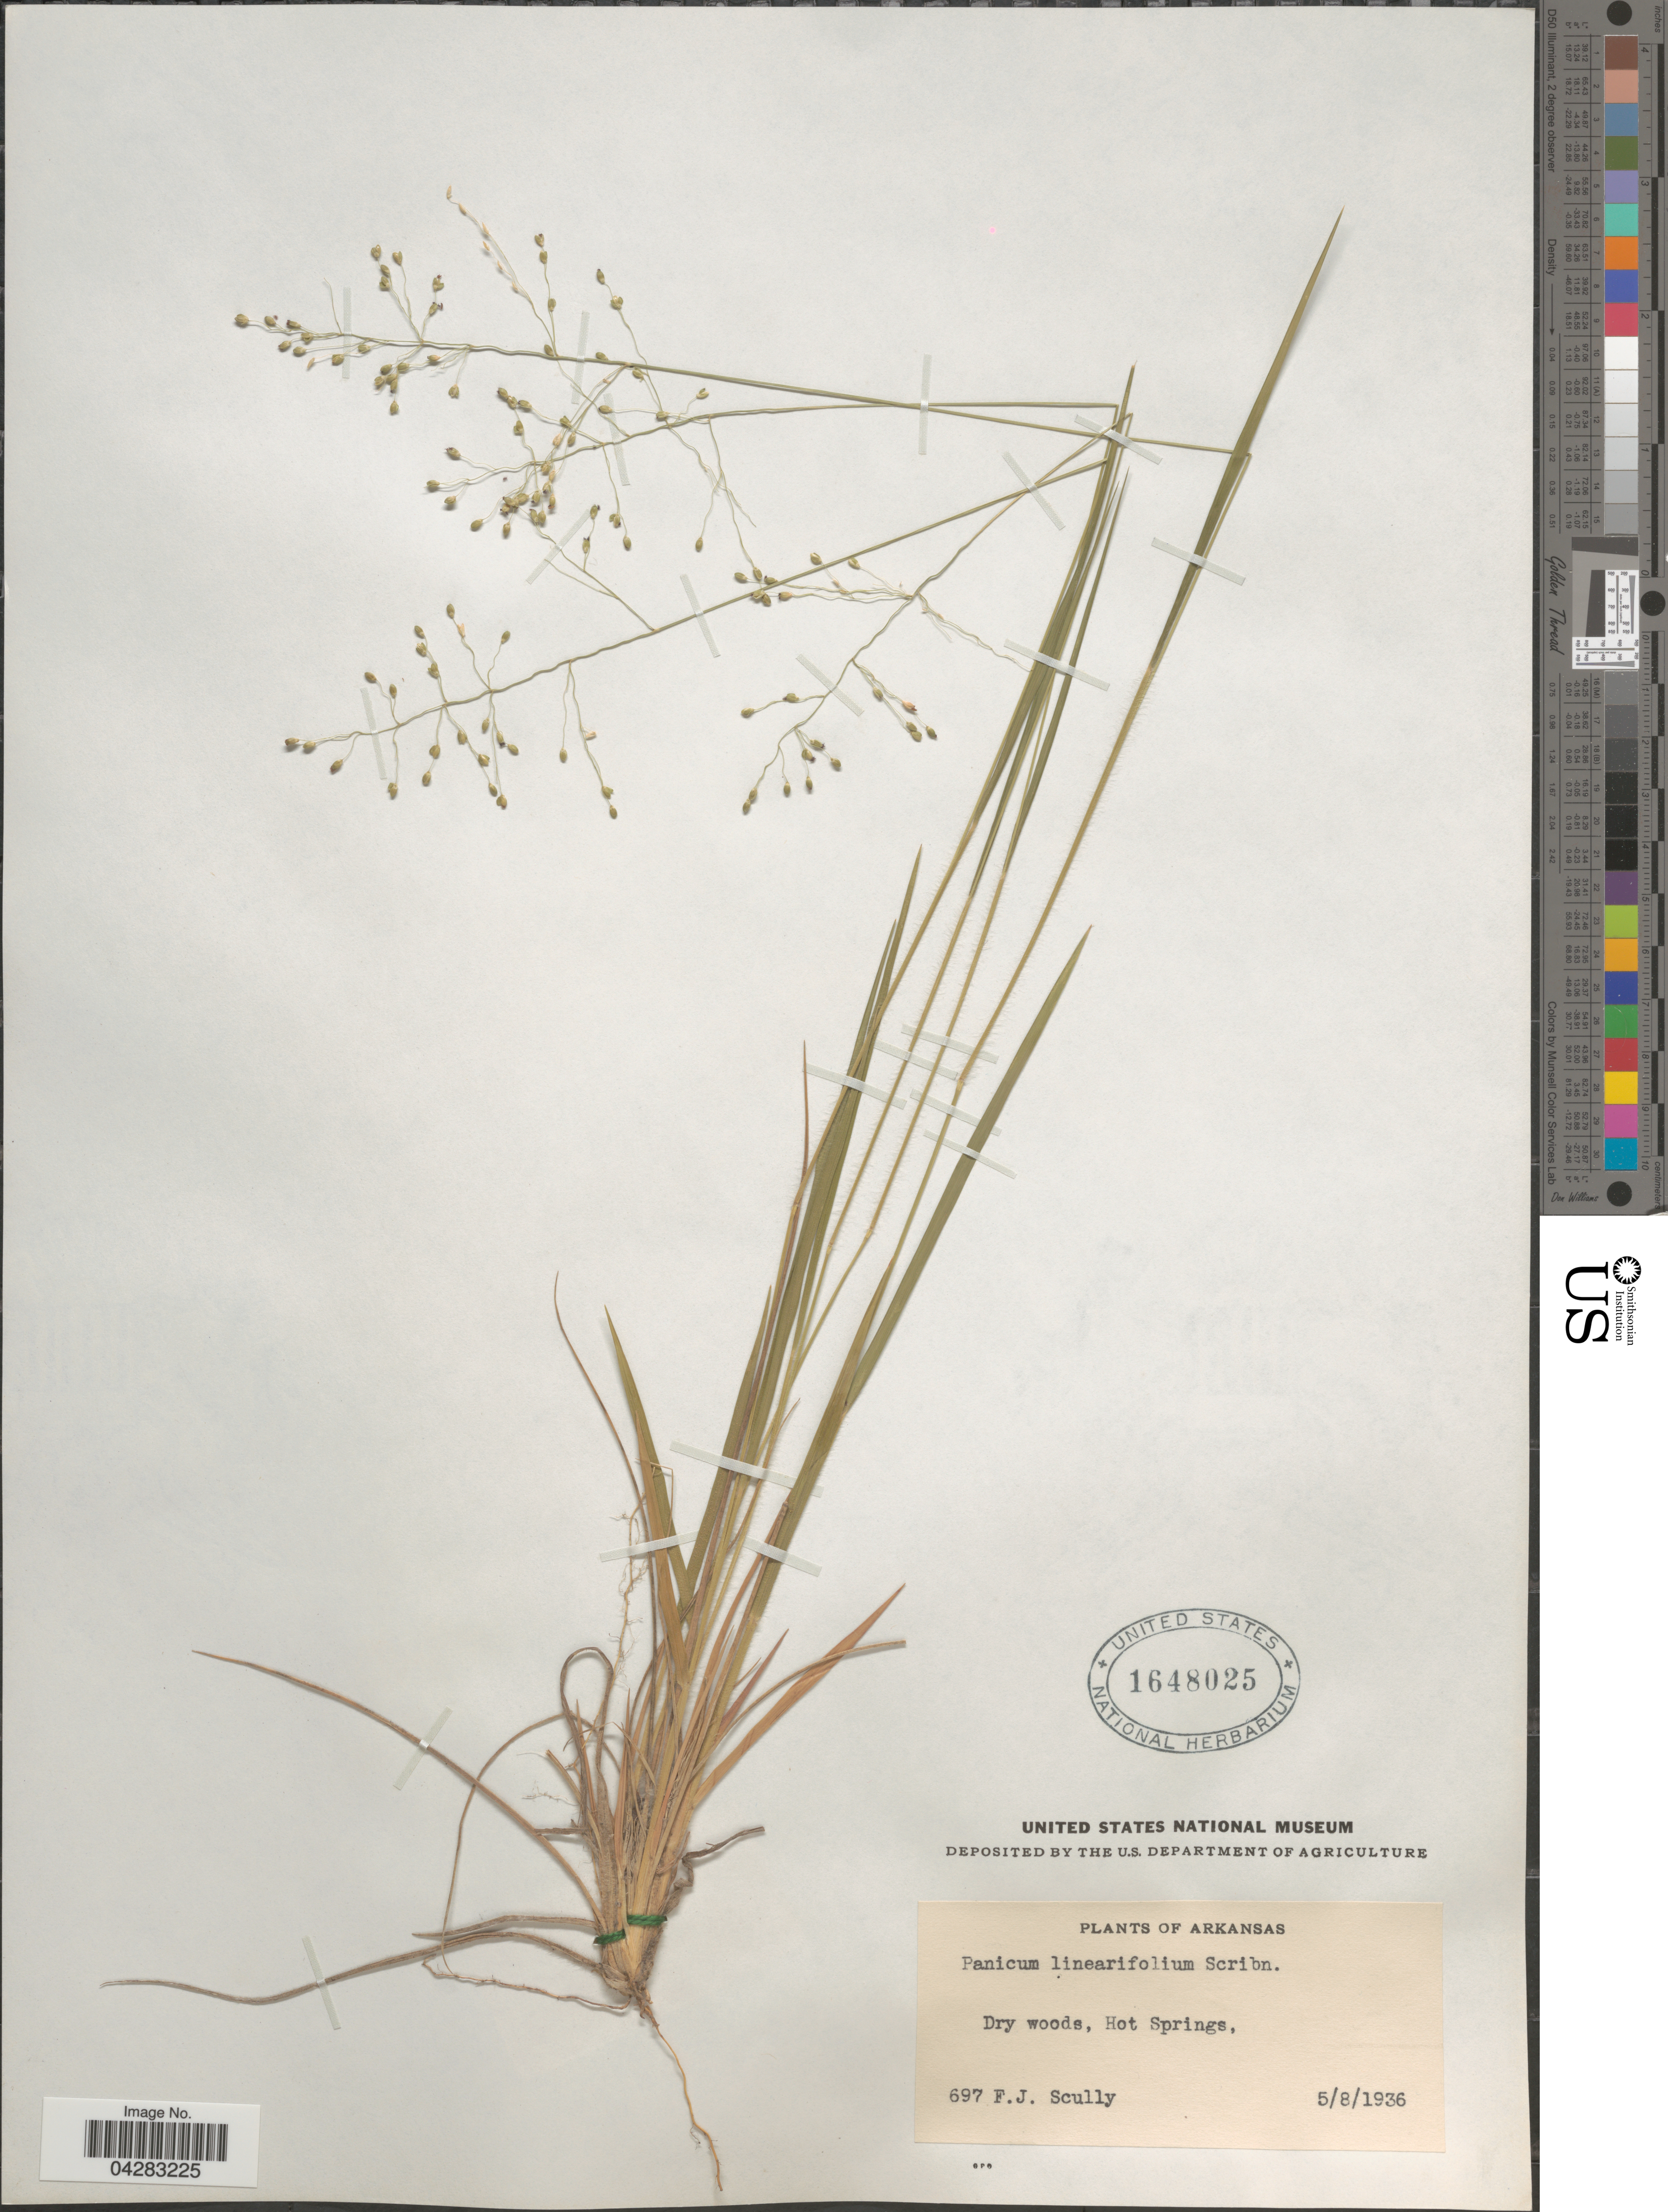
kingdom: Plantae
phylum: Tracheophyta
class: Liliopsida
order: Poales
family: Poaceae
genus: Dichanthelium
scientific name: Dichanthelium linearifolium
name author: (Scribn.) Gould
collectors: F. Scully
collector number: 697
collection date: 1936-05-08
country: United States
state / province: Arkansas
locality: Dry woods, Hot Springs.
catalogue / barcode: US 1648025